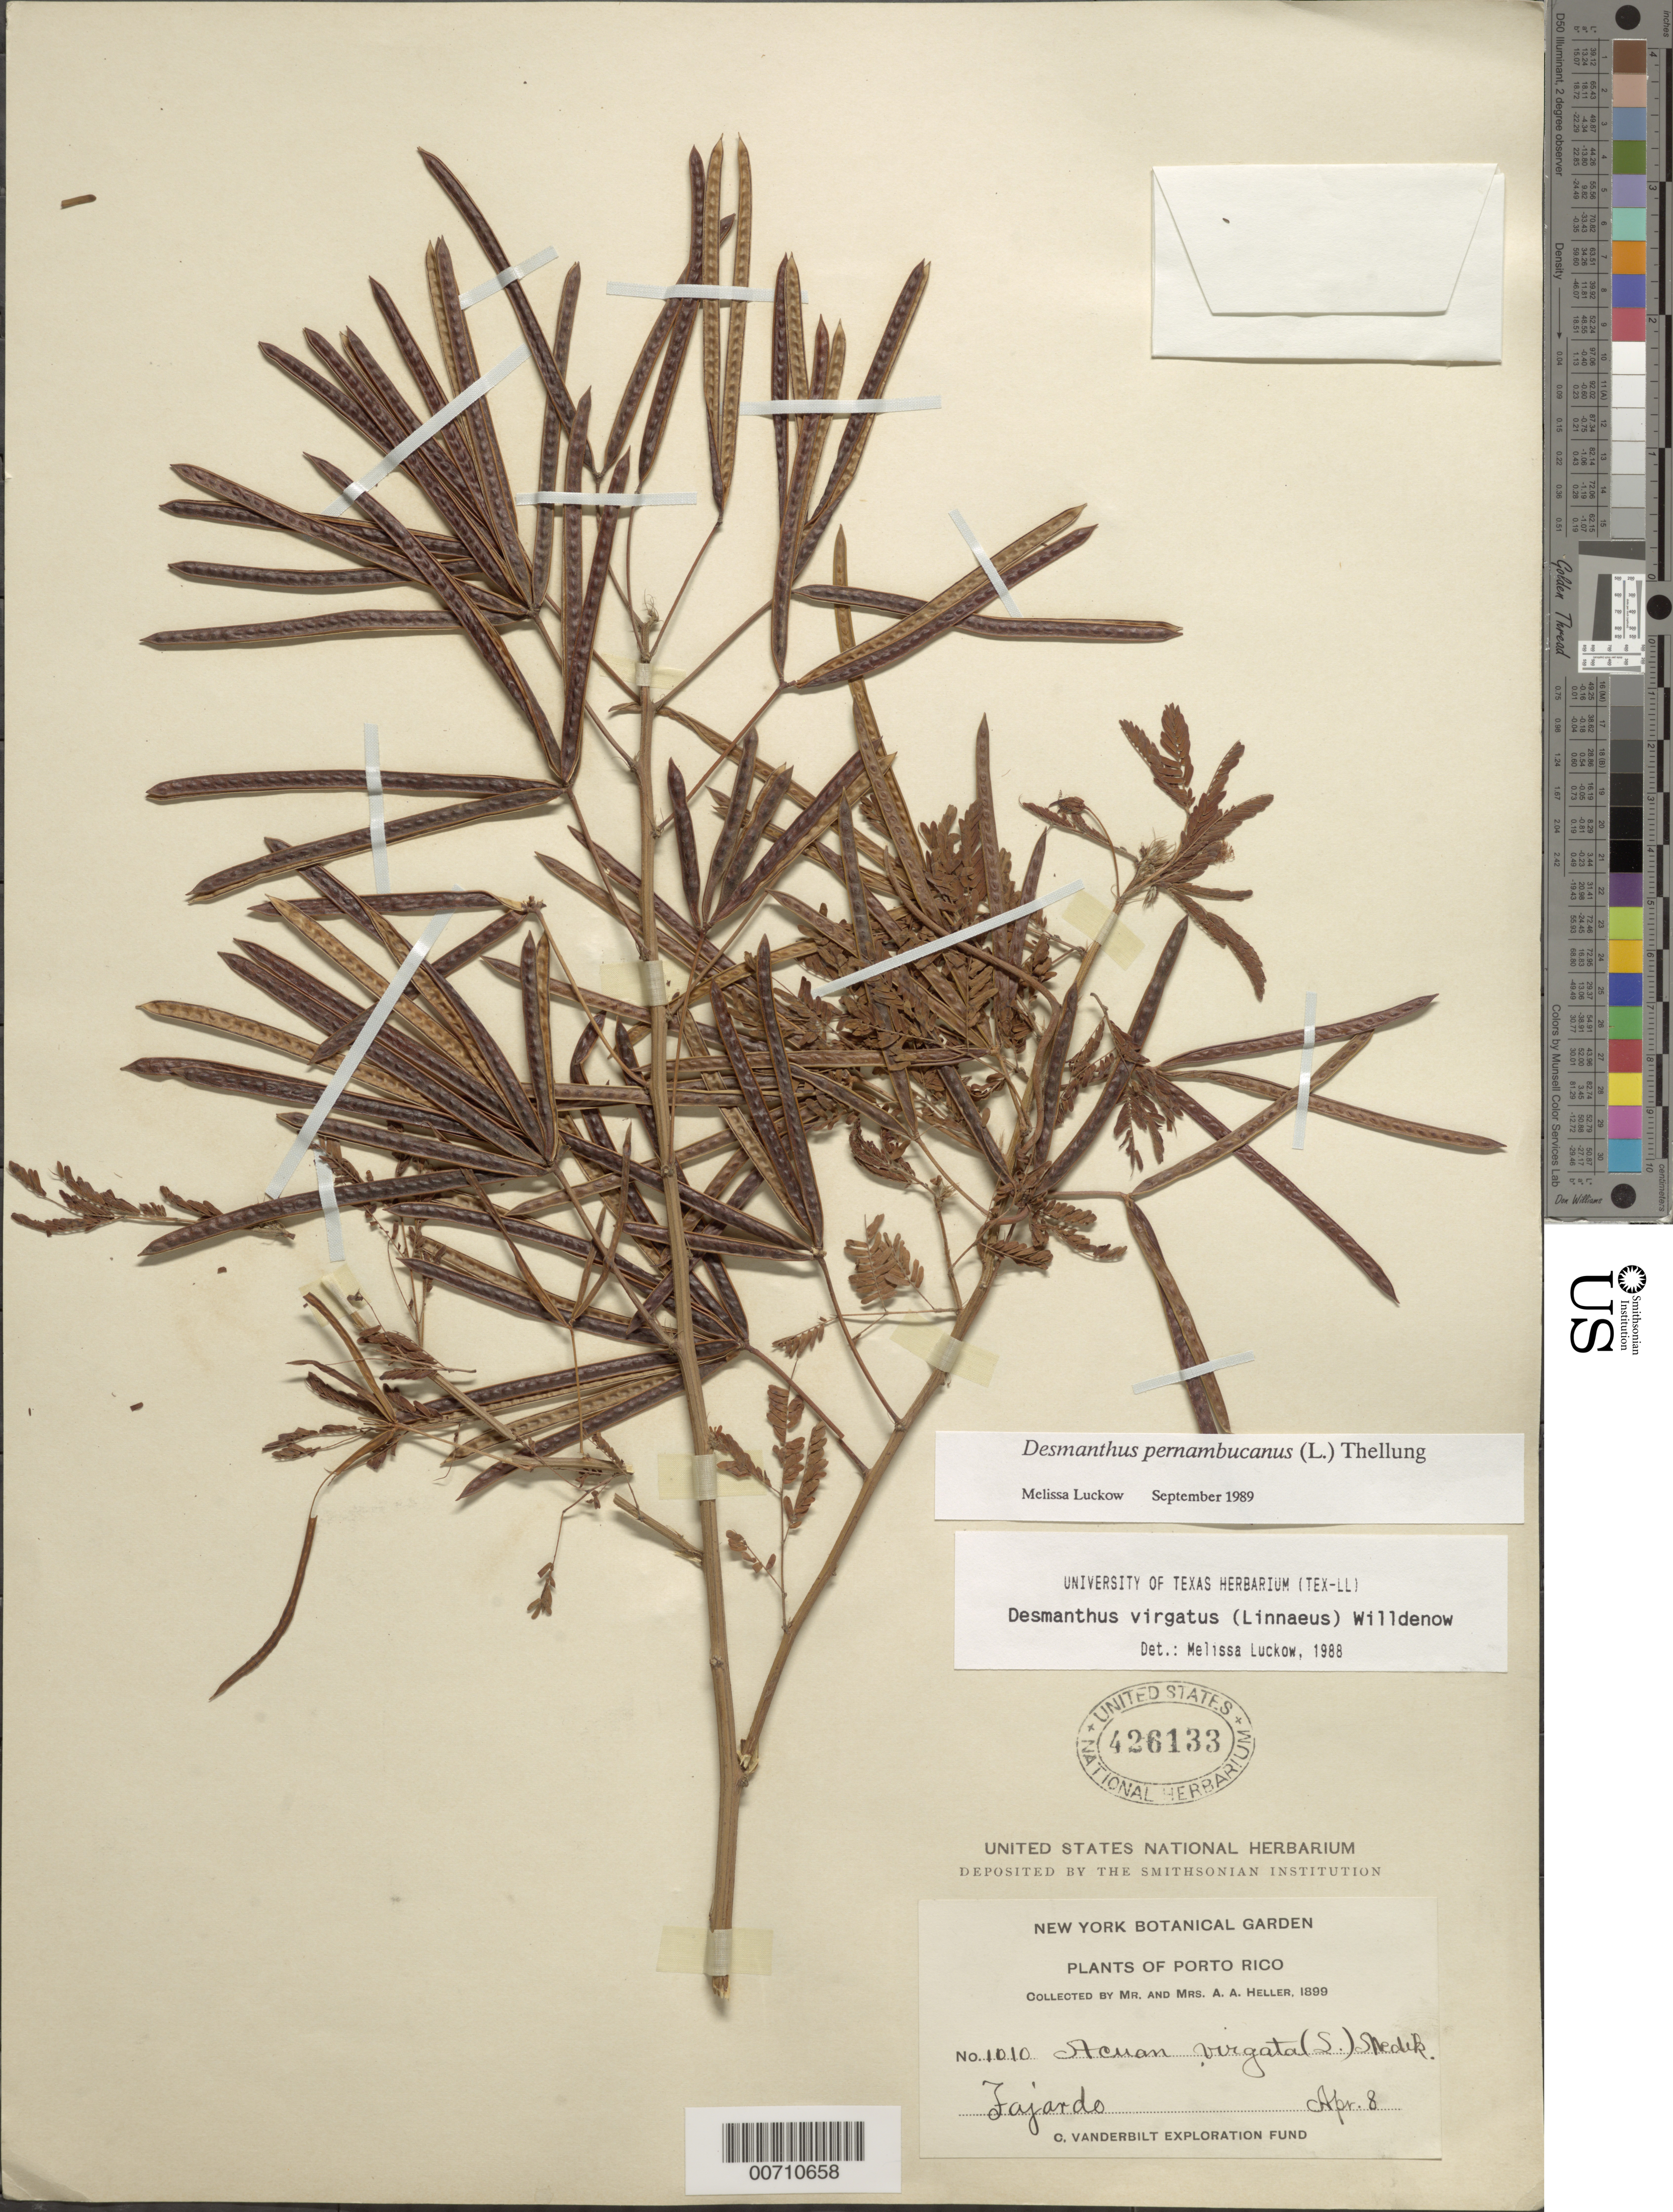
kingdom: Plantae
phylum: Tracheophyta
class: Magnoliopsida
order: Fabales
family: Fabaceae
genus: Desmanthus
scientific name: Desmanthus pernambucanus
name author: (L.) Thell.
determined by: Luckow, M. A.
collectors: A. A. Heller & -- Heller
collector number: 1010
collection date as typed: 08 Apr 1899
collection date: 1899-04-08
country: Puerto Rico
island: Greater Antilles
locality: Fajardo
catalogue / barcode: US 426133